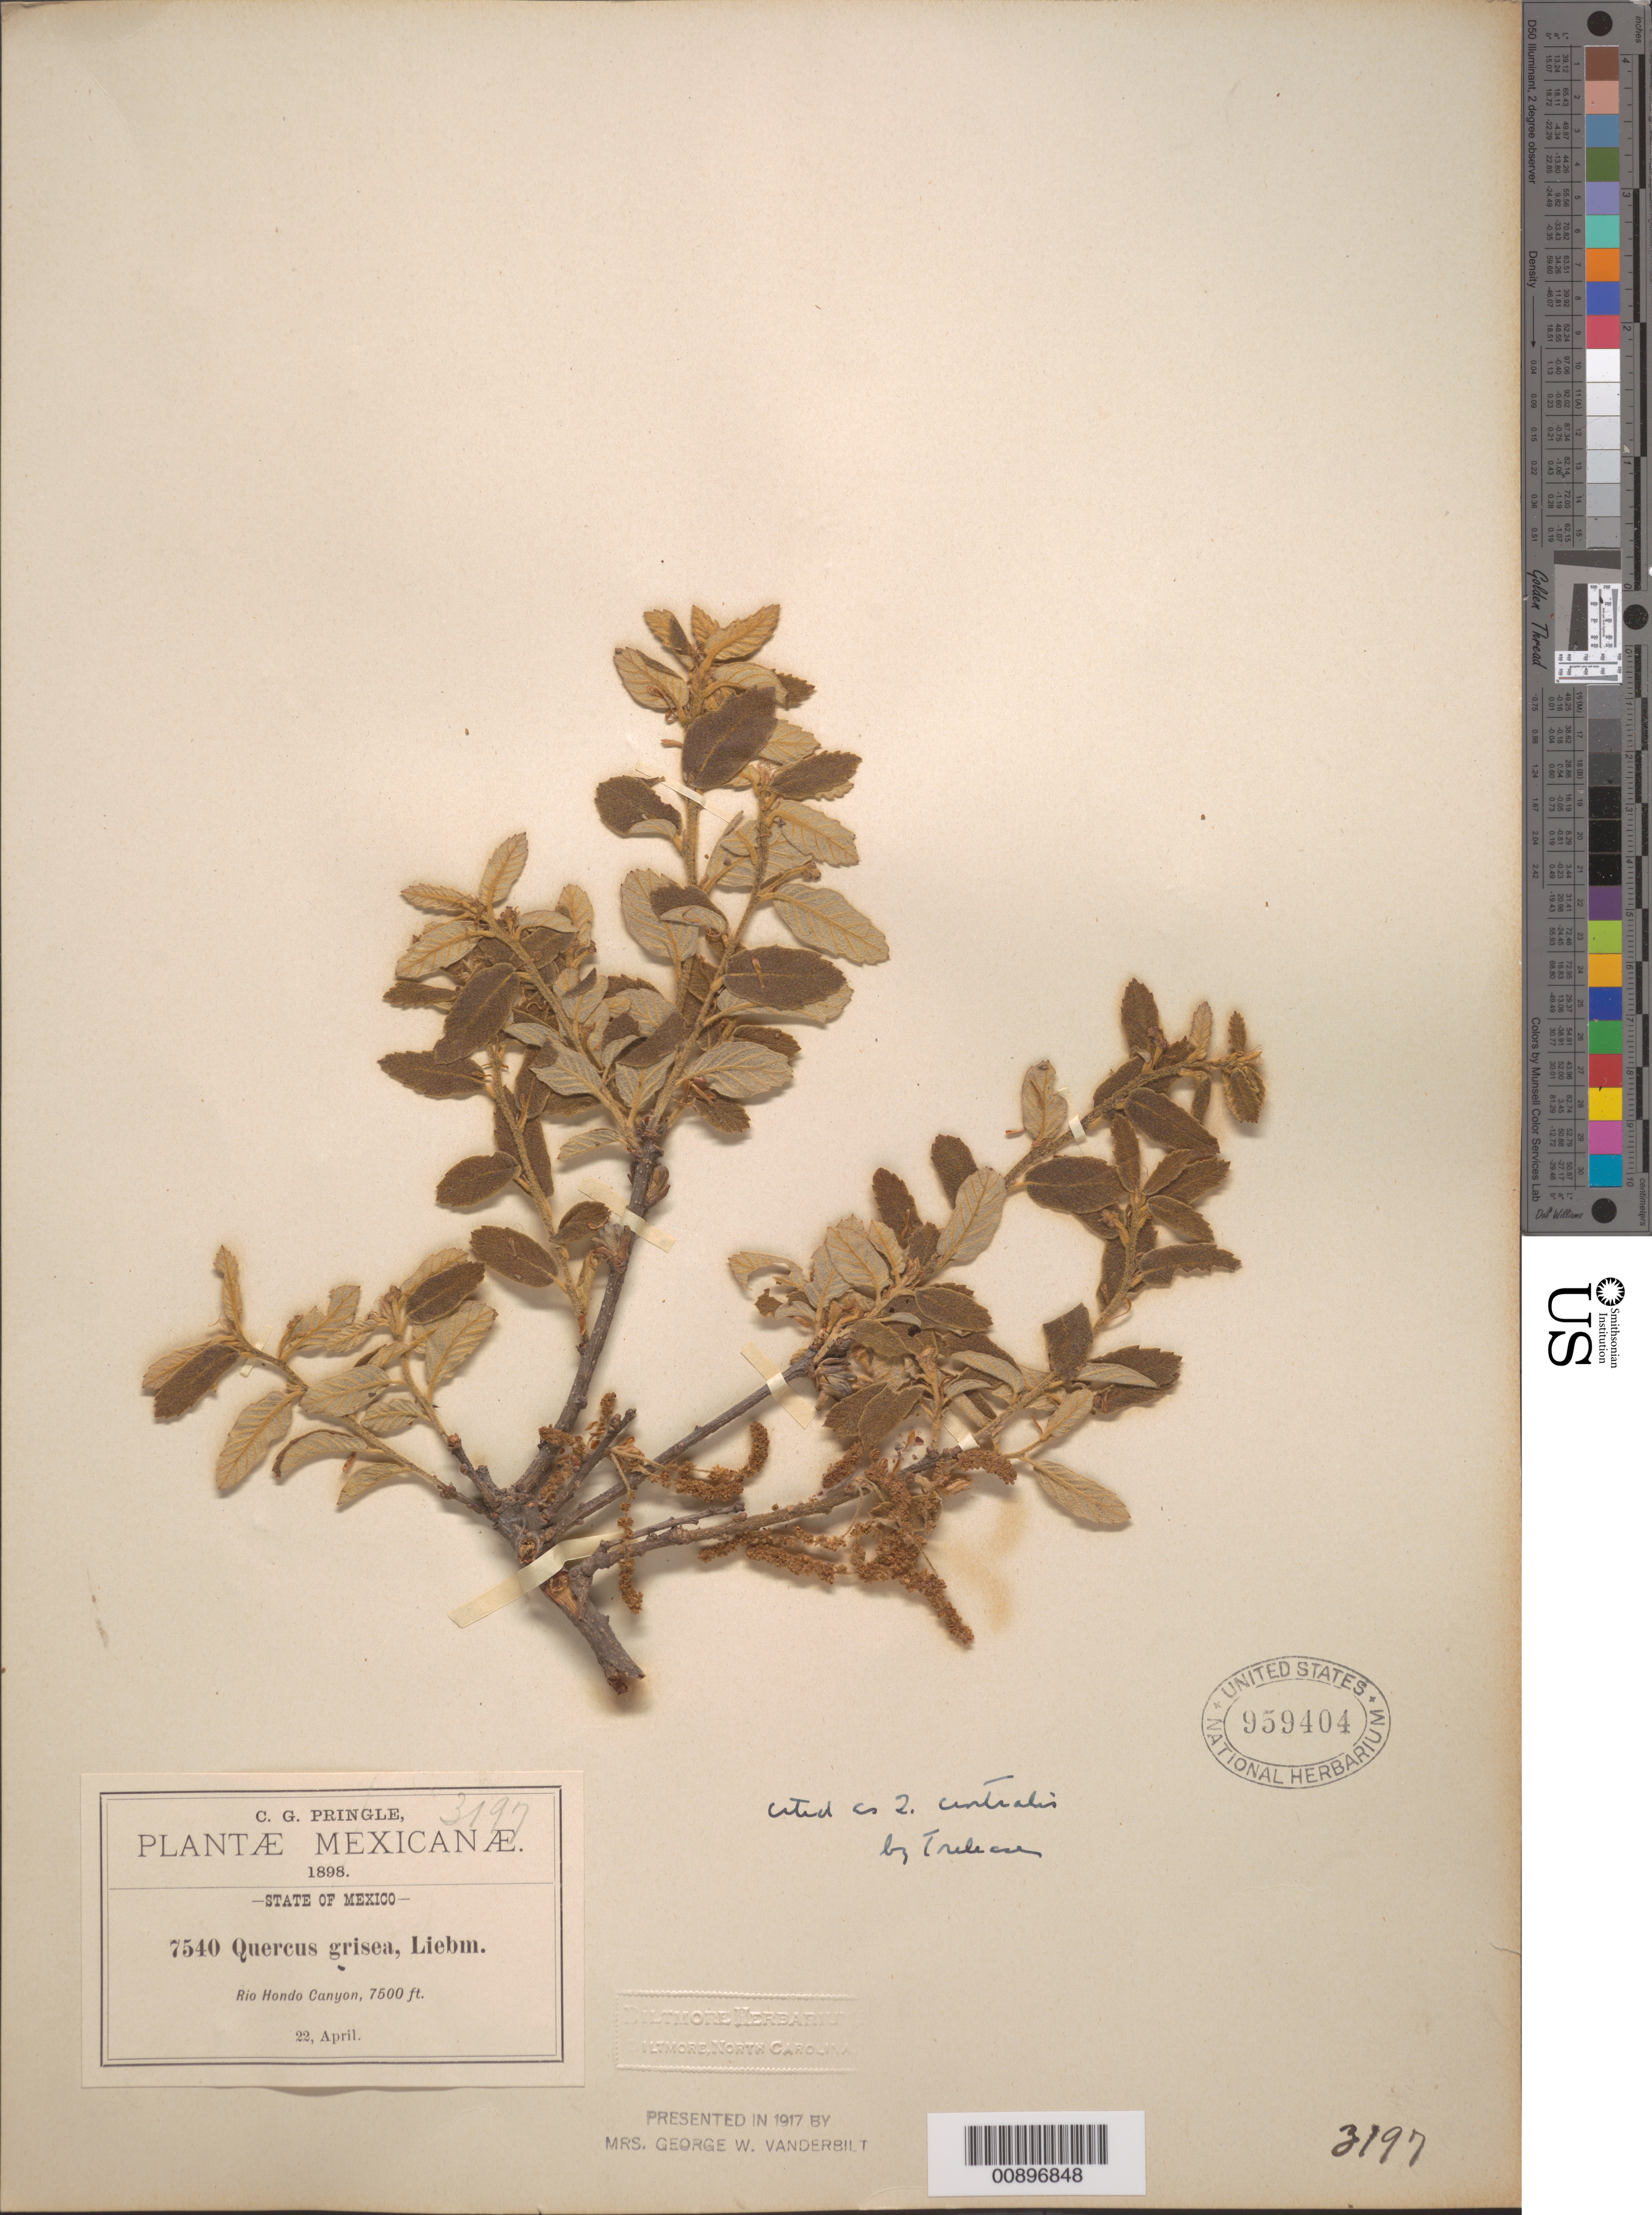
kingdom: Plantae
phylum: Tracheophyta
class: Magnoliopsida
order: Fagales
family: Fagaceae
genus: Quercus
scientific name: Quercus centralis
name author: Trel.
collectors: C. G. Pringle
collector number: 7540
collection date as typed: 22 Apr 1898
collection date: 1898-04-22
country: Mexico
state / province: México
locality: Río Hondo Canyon. State of Mexico.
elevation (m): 2286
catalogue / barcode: US 959404